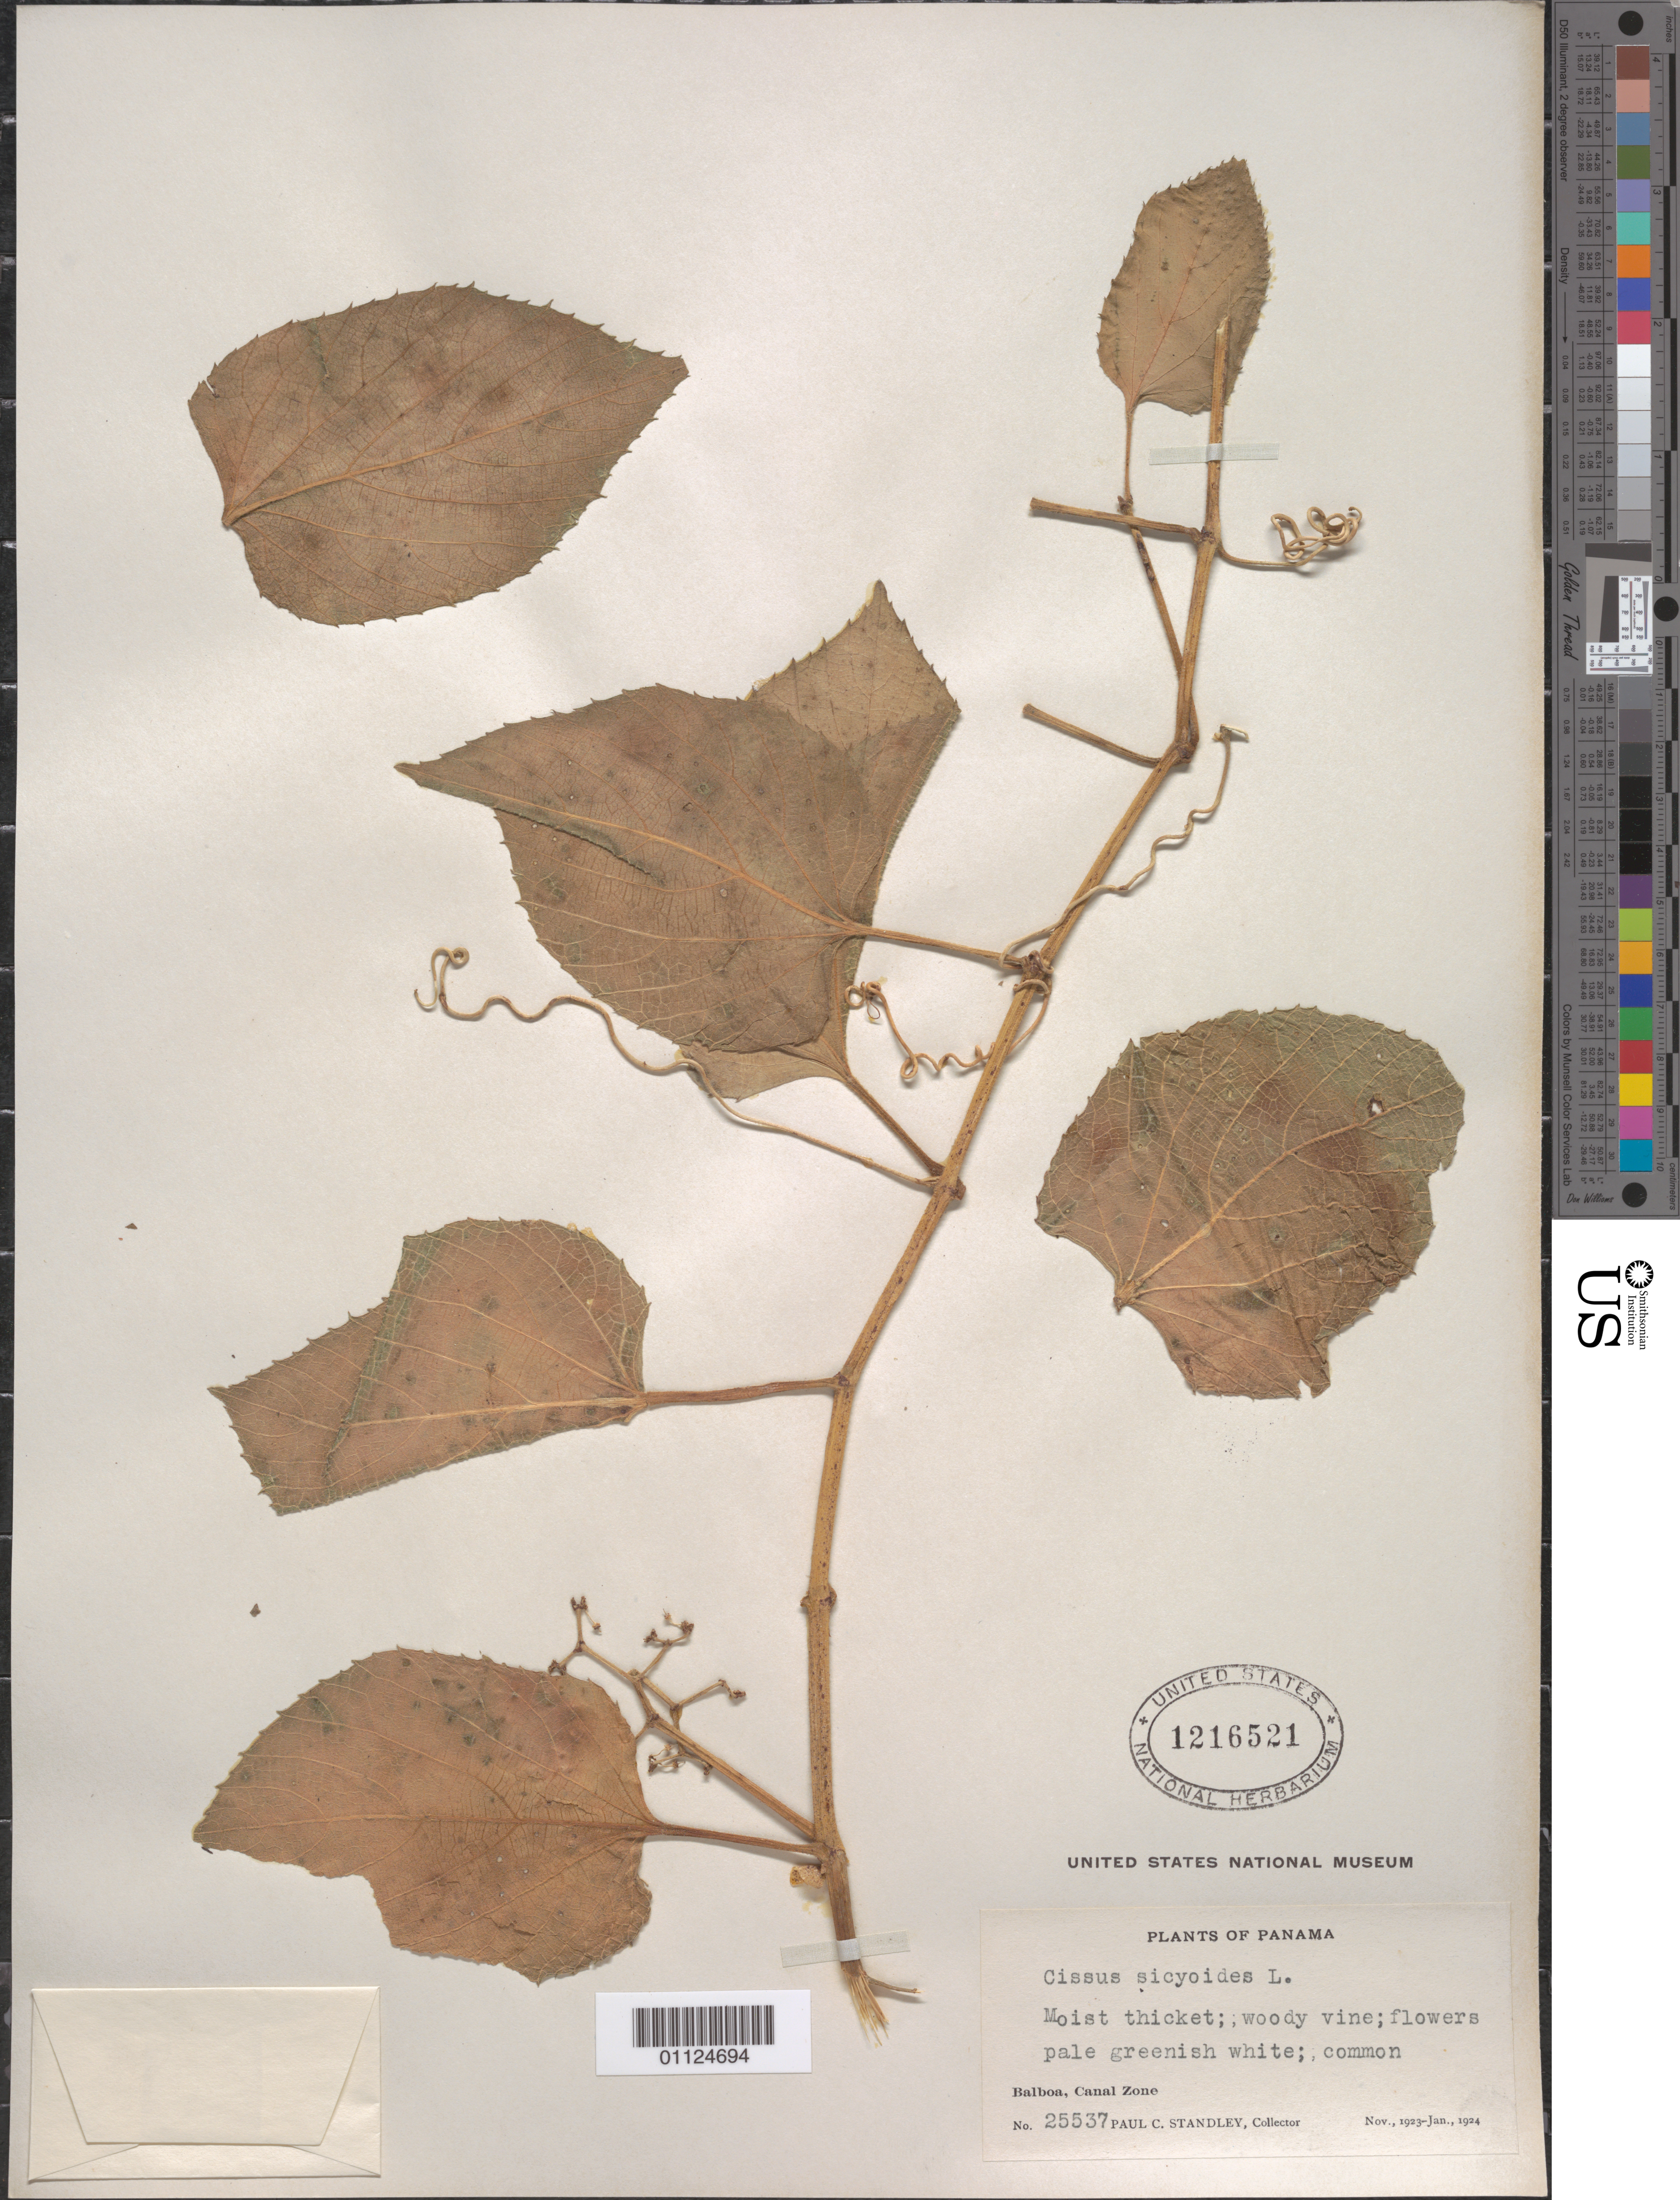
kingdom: Plantae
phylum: Tracheophyta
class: Magnoliopsida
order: Vitales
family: Vitaceae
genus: Cissus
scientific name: Cissus verticillata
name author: (L.) Nicolson & C.E. Jarvis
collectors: P. C. Standley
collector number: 25537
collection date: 1923-11/1924-01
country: Panama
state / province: Panamá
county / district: Canal Zone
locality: Balboa.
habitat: Moist thicket, woody vine, common.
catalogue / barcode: US 1216521